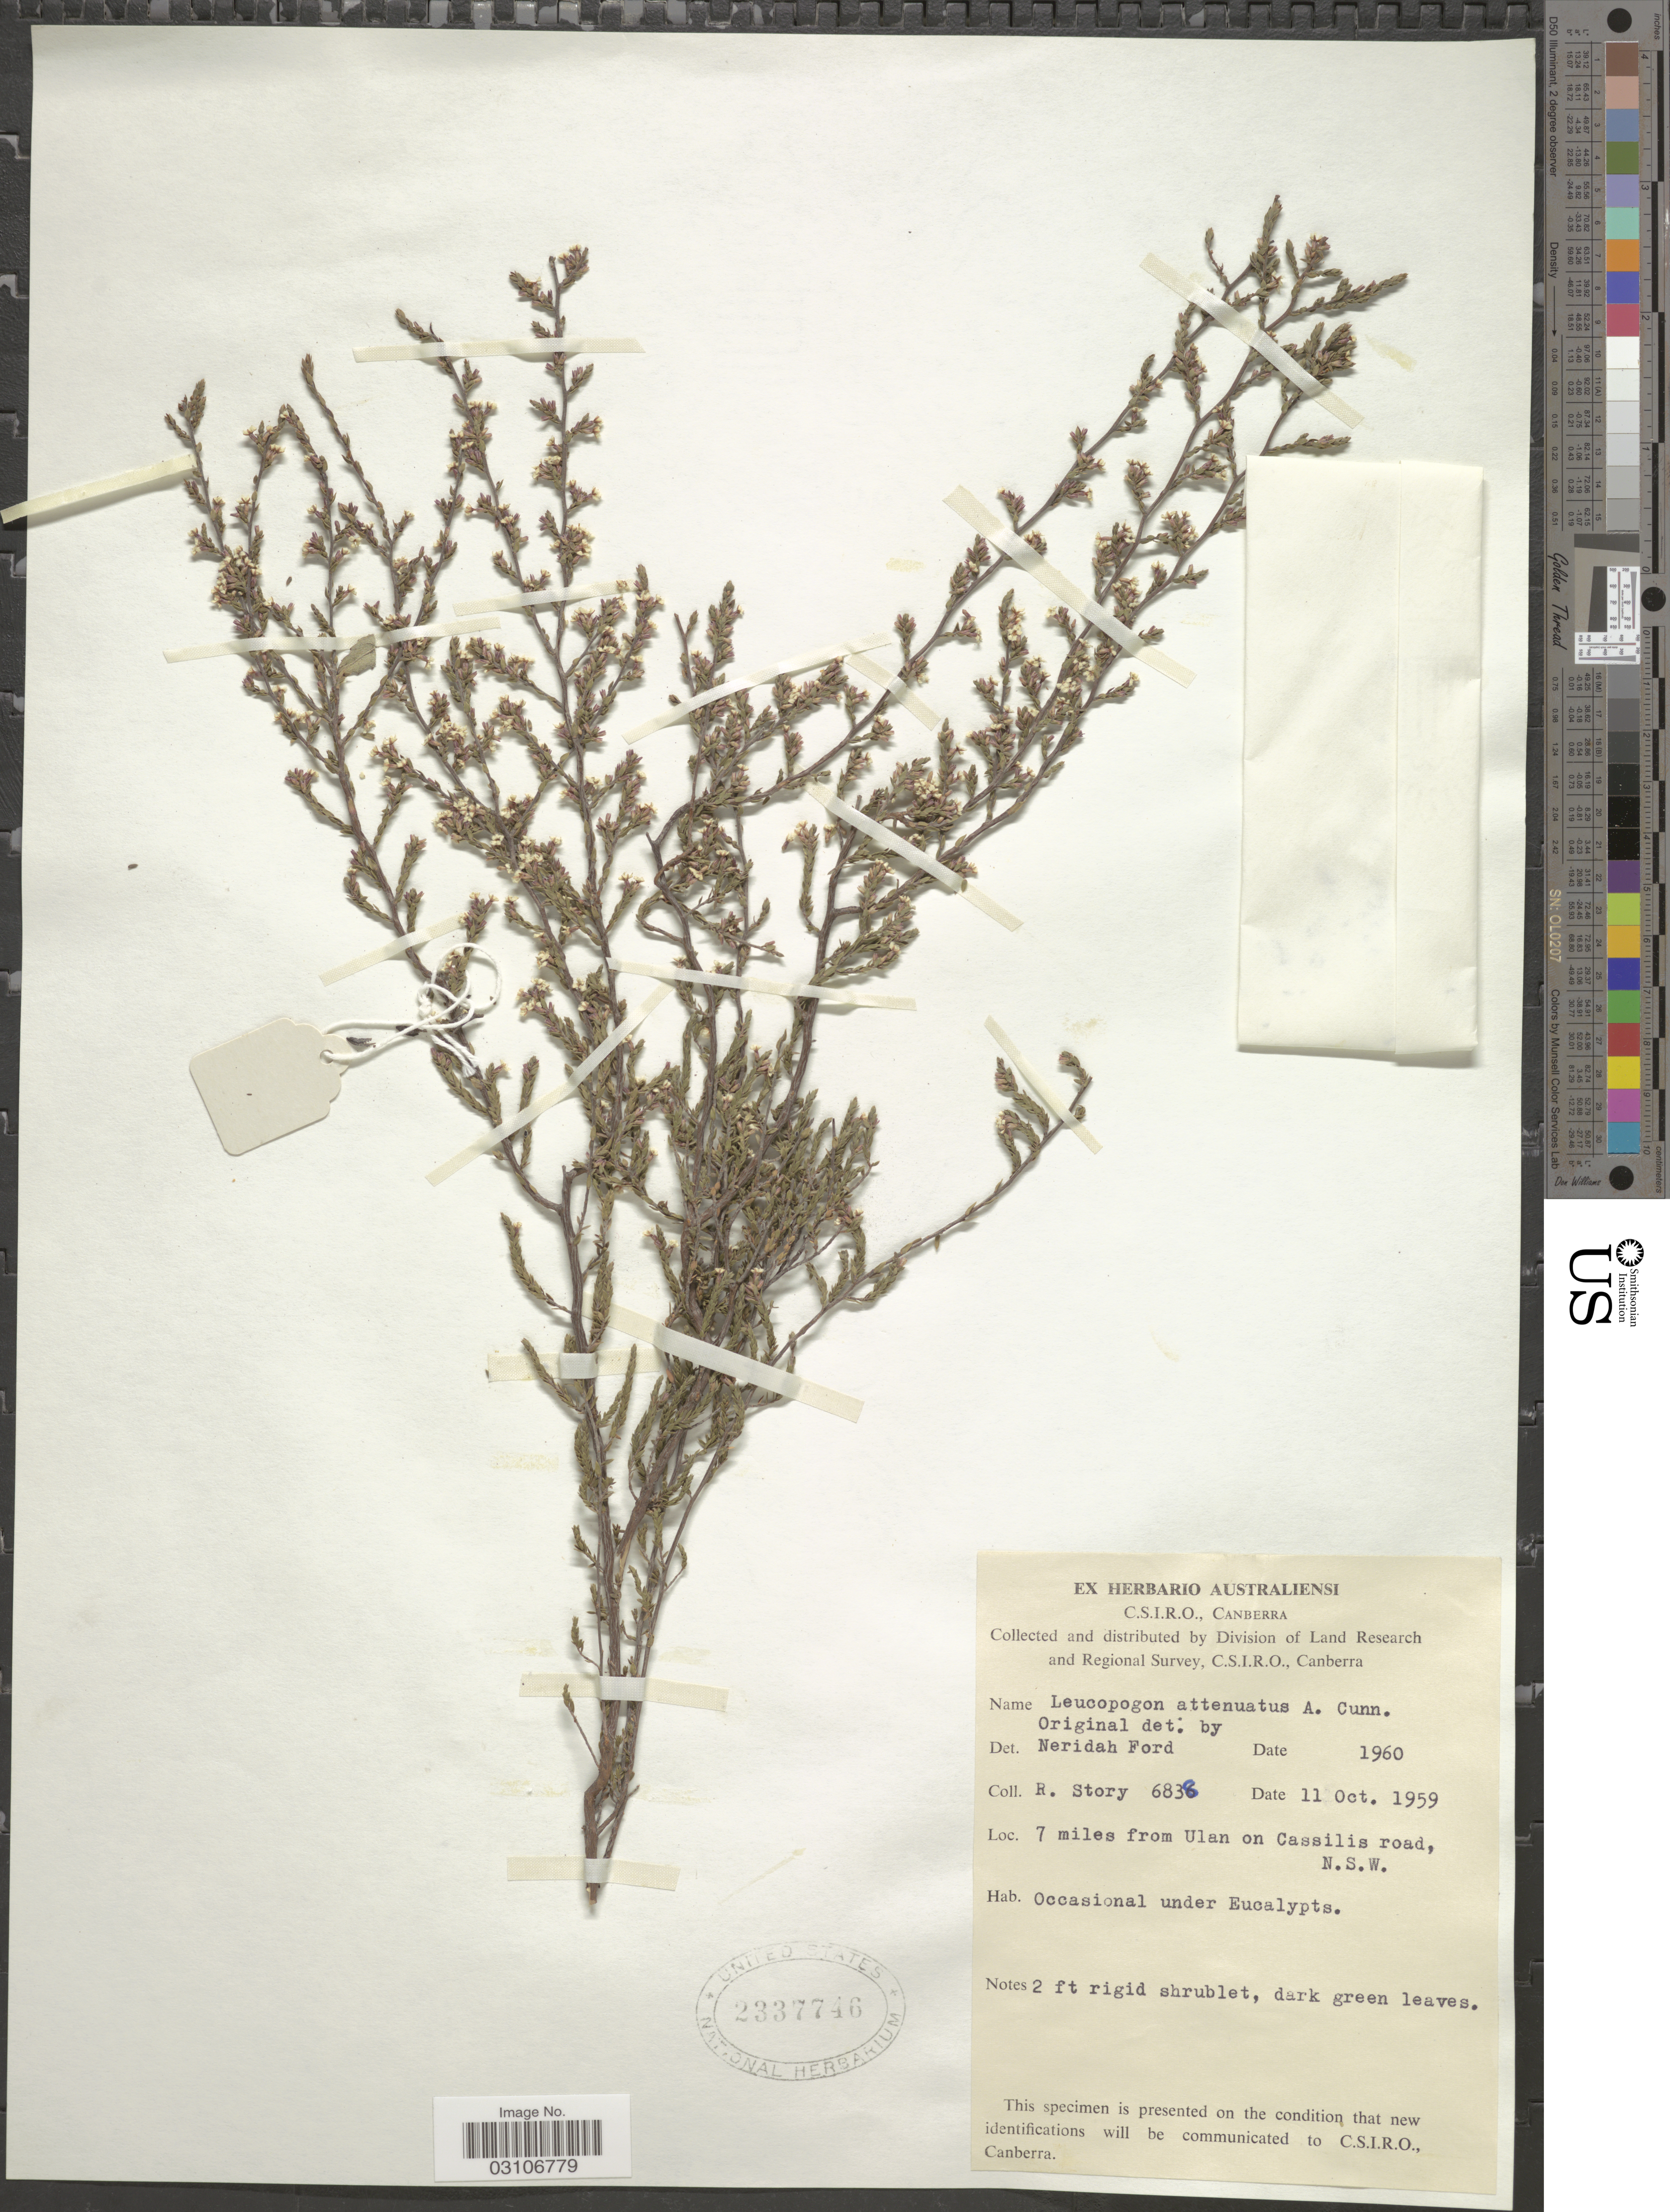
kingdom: Plantae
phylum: Tracheophyta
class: Magnoliopsida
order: Ericales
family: Ericaceae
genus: Leucopogon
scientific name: Leucopogon attenuatus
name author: A. Cunn.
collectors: R. Story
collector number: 6838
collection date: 1959-10-11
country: Australia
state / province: New South Wales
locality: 7 miles from Ulan on Cassilis road.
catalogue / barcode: US 2337746